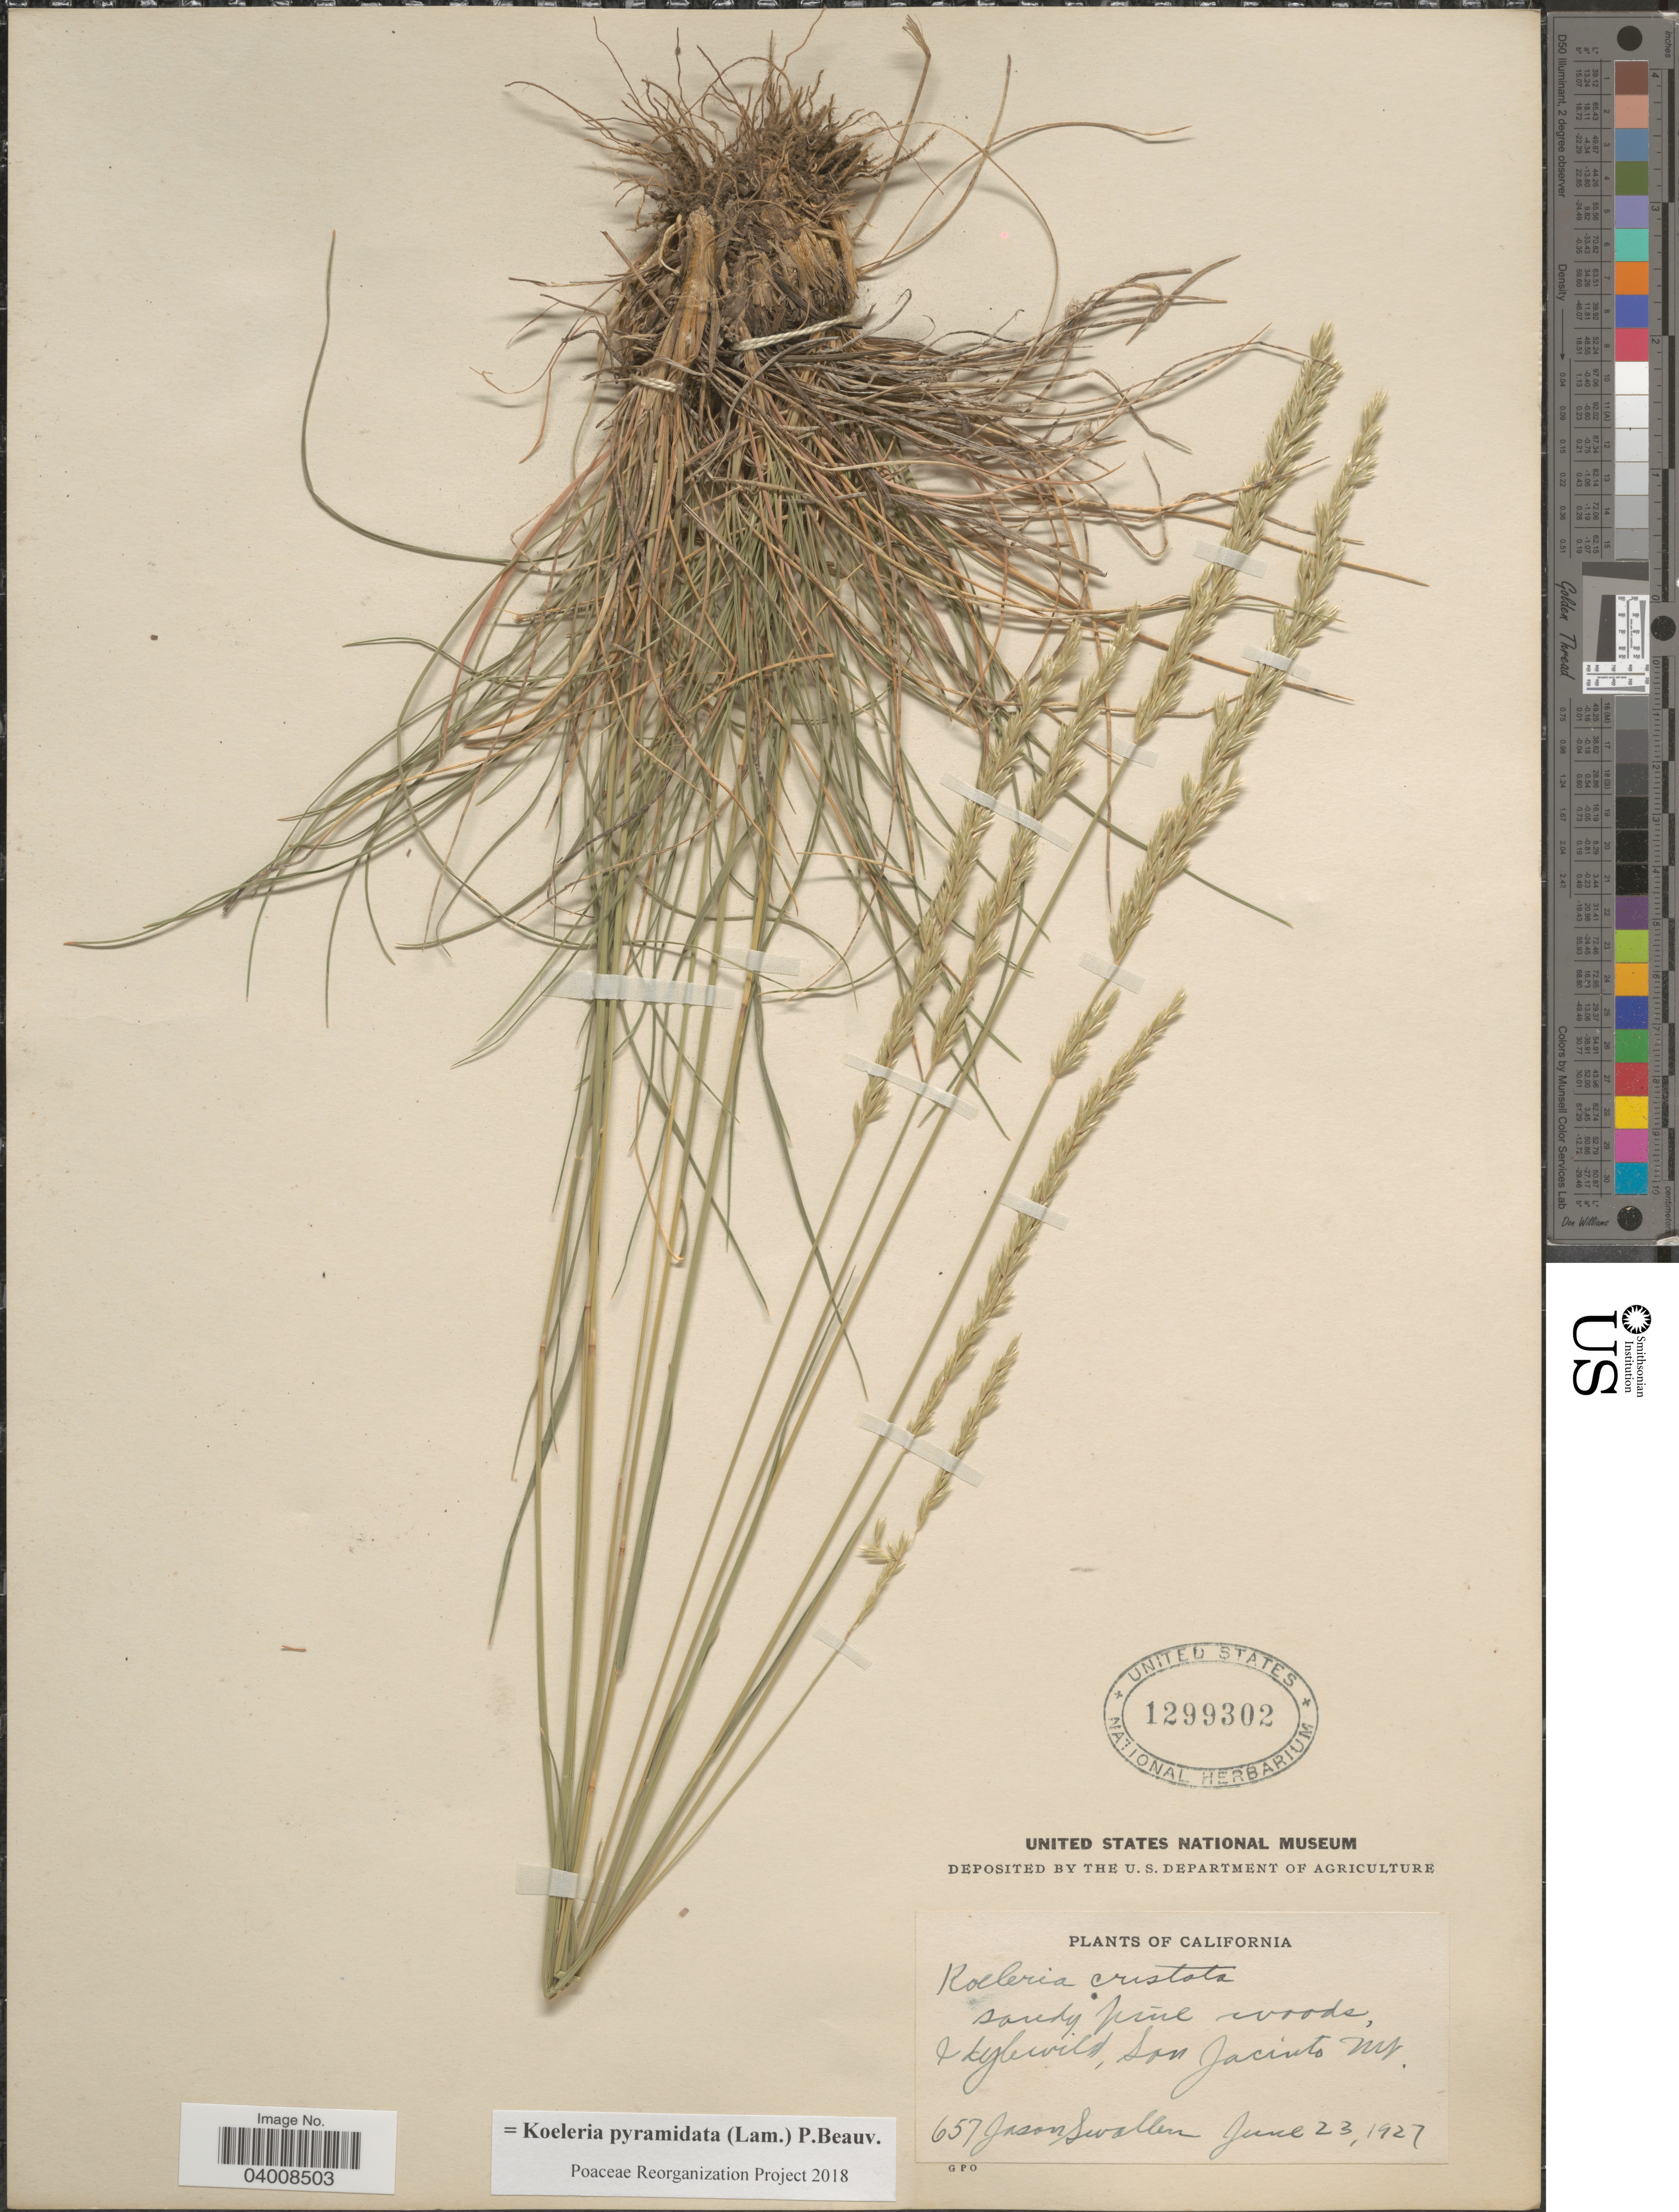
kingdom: Plantae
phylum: Tracheophyta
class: Liliopsida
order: Poales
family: Poaceae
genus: Koeleria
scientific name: Koeleria pyramidata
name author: (Lam.) P. Beauv.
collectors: J. R. Swallen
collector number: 657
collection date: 1927-06-23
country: United States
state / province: California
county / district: Riverside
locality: Sandy pine woods, Idylewild, San Jacinto Mt.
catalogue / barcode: US 1299302